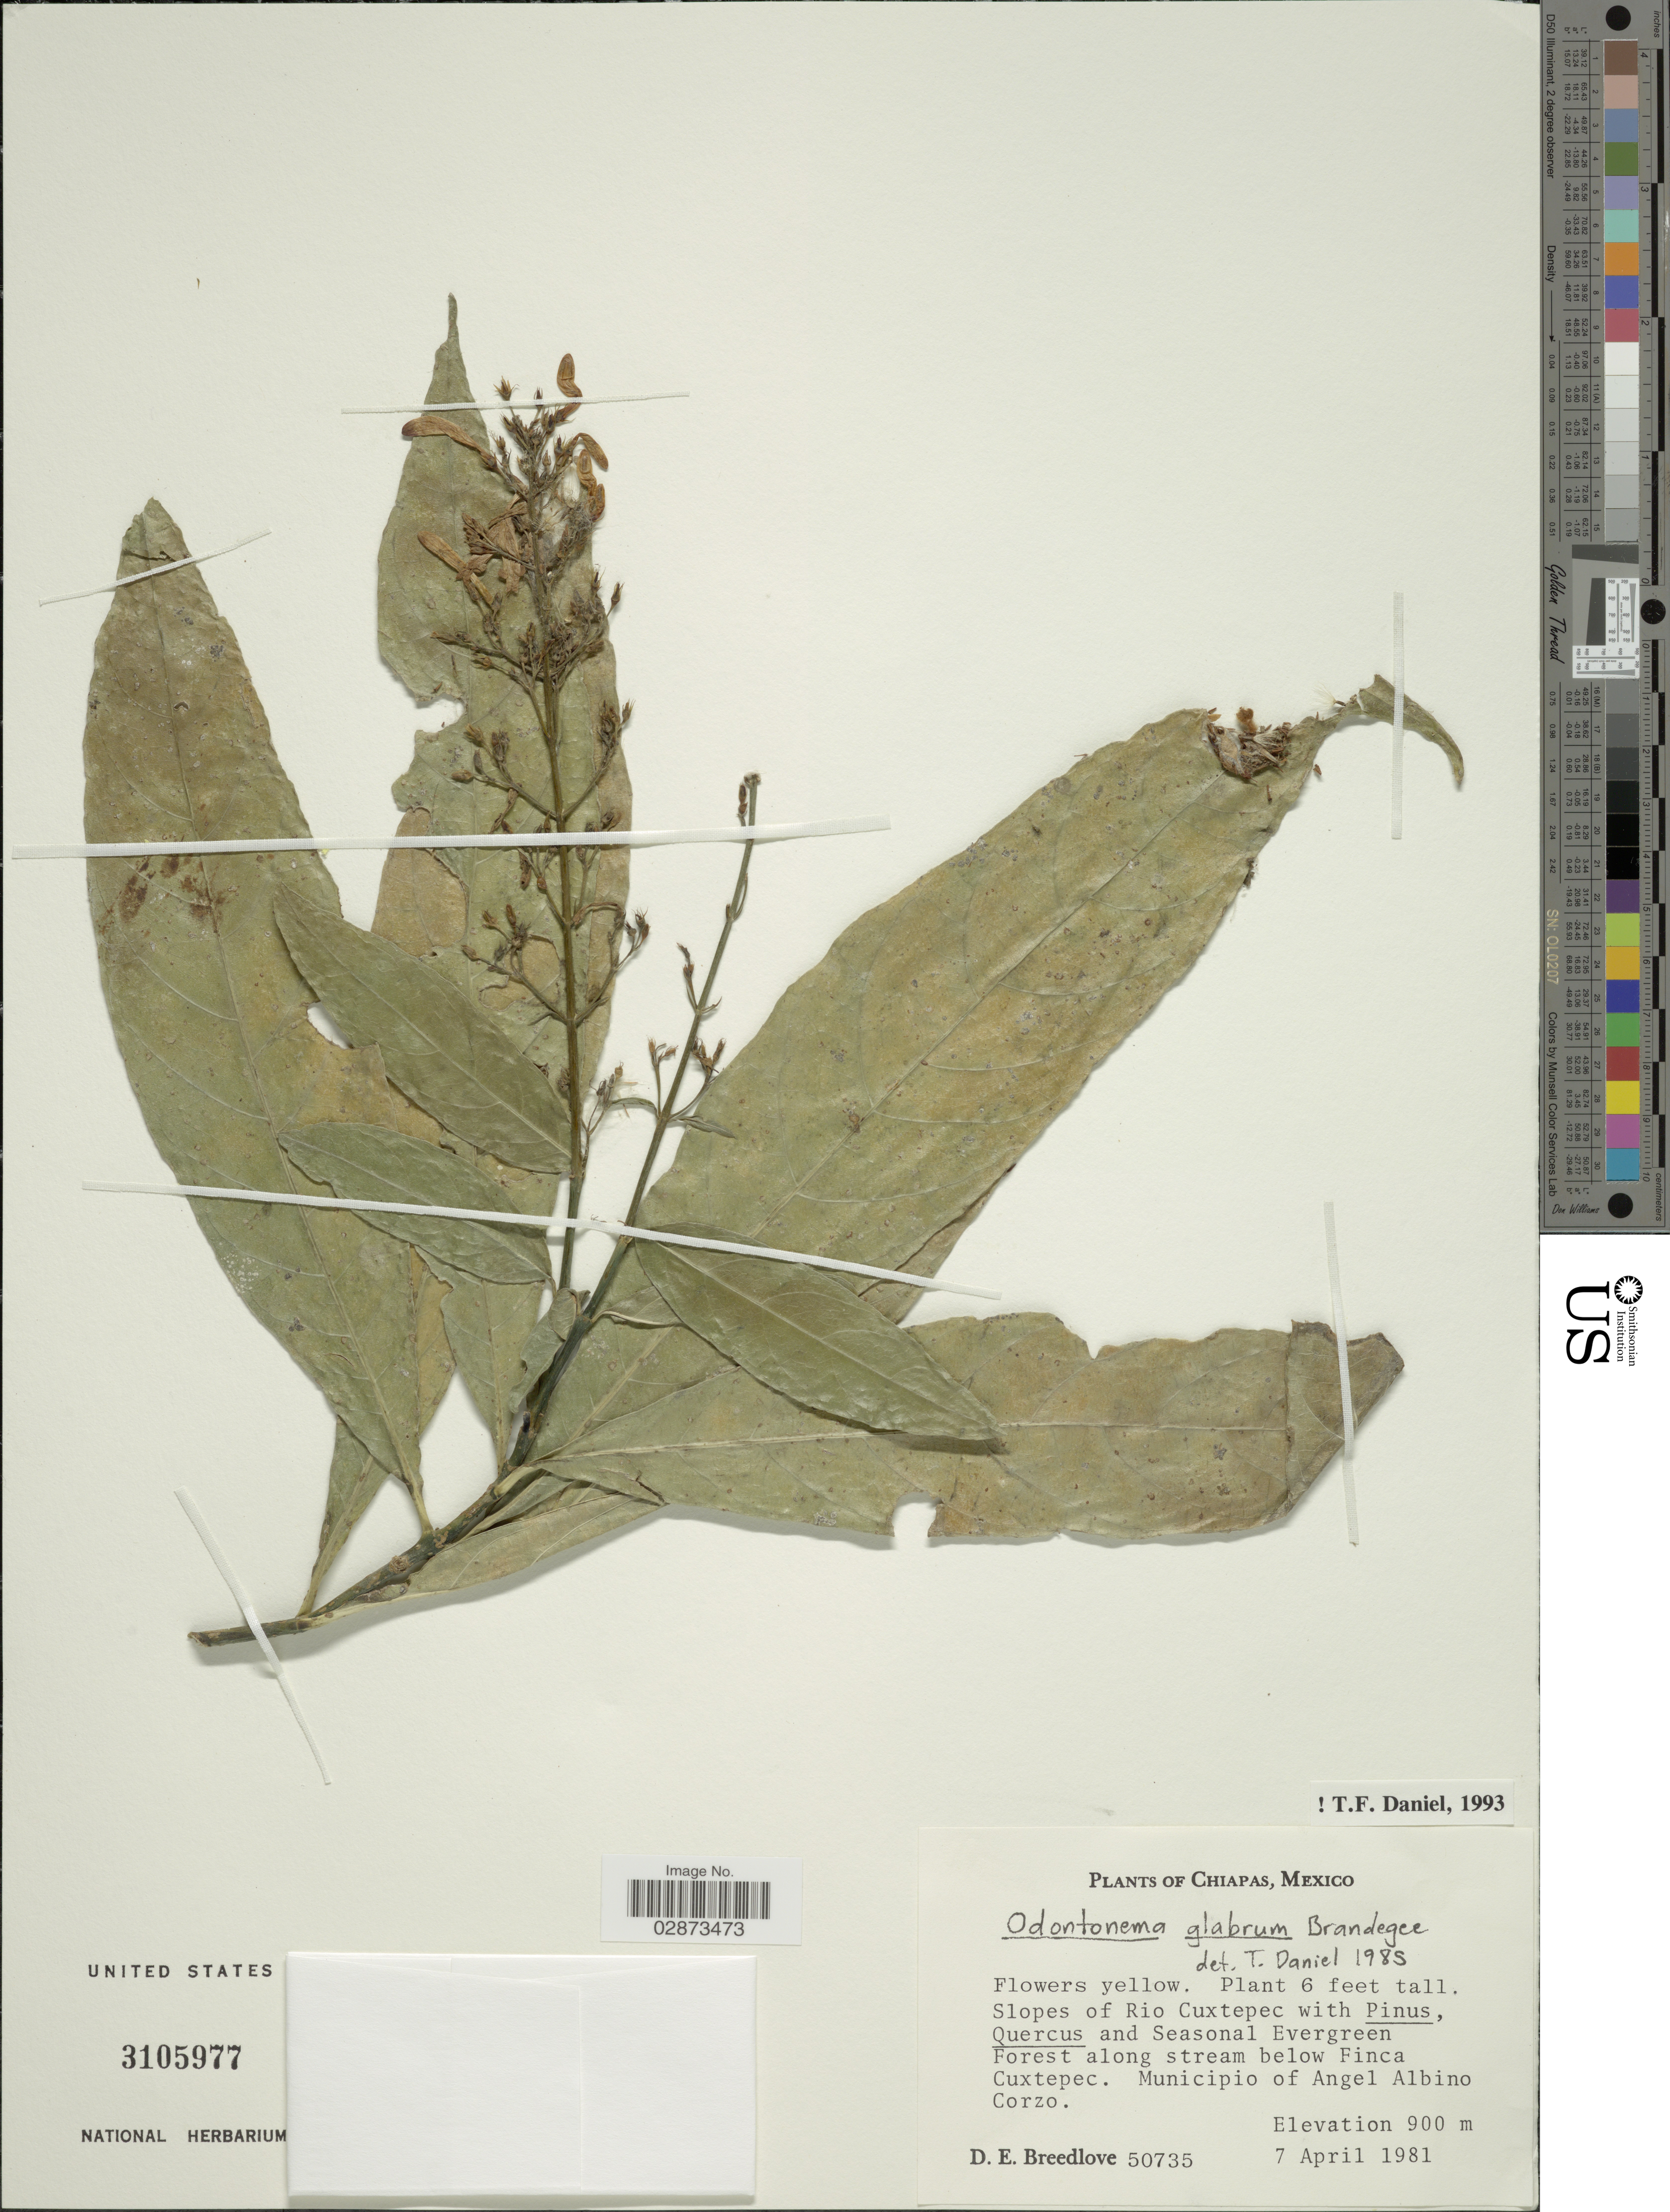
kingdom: Plantae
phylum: Tracheophyta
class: Magnoliopsida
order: Lamiales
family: Acanthaceae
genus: Odontonema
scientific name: Odontonema glabrum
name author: Brandegee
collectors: D. E. Breedlove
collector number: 50735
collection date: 1981-04-07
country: Mexico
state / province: Chiapas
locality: Slopes of Rio Cuxtepec with Pinus, Quercus and Seasonal Evergreen Forest along stream below Finca Cuxtepec, Municipio of Angel Albino Corzo.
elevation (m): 900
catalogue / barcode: US 3105977